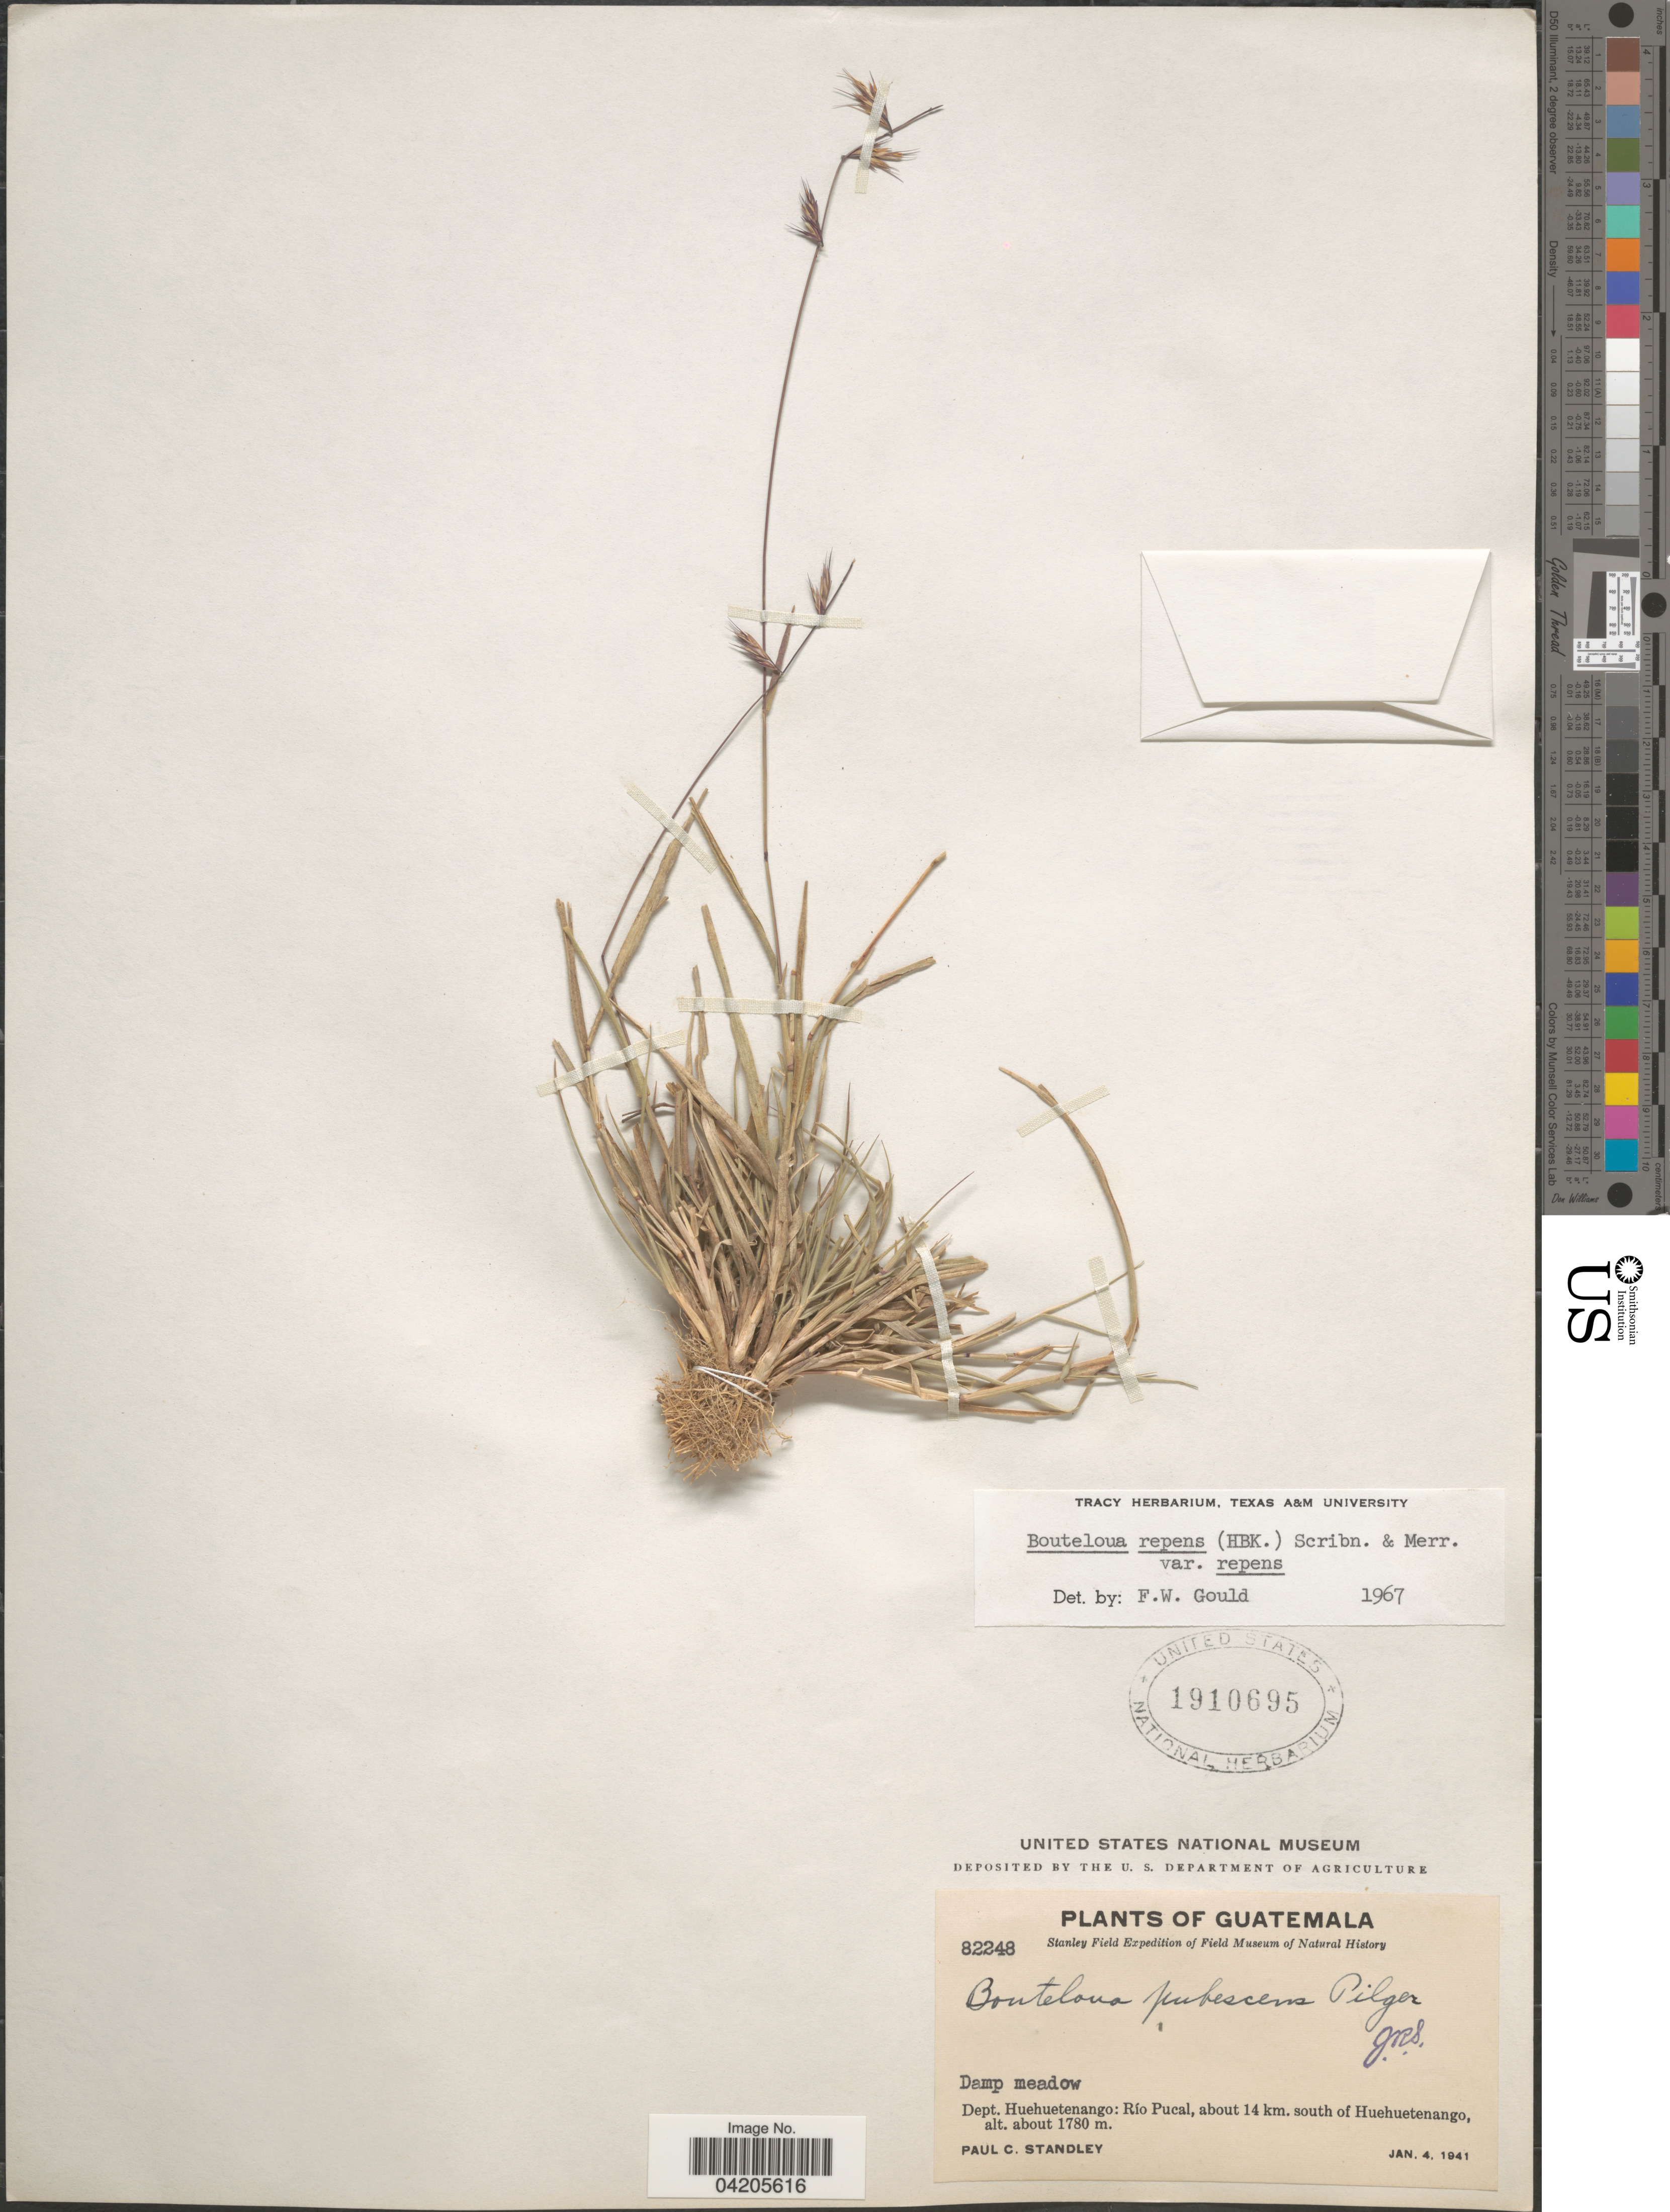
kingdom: Plantae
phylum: Tracheophyta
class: Liliopsida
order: Poales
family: Poaceae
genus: Bouteloua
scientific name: Bouteloua repens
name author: (Kunth) Scribn. & Merr.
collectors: P. C. Standley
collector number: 82248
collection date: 1941-01-04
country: Guatemala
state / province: Huehuetenango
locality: Stanley Field Expedition of Field Museum of Natural History. Dept. Huehuetenango: Río Pucal, about 14 km. south of Huehuetenango.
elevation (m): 1780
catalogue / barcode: US 1910695